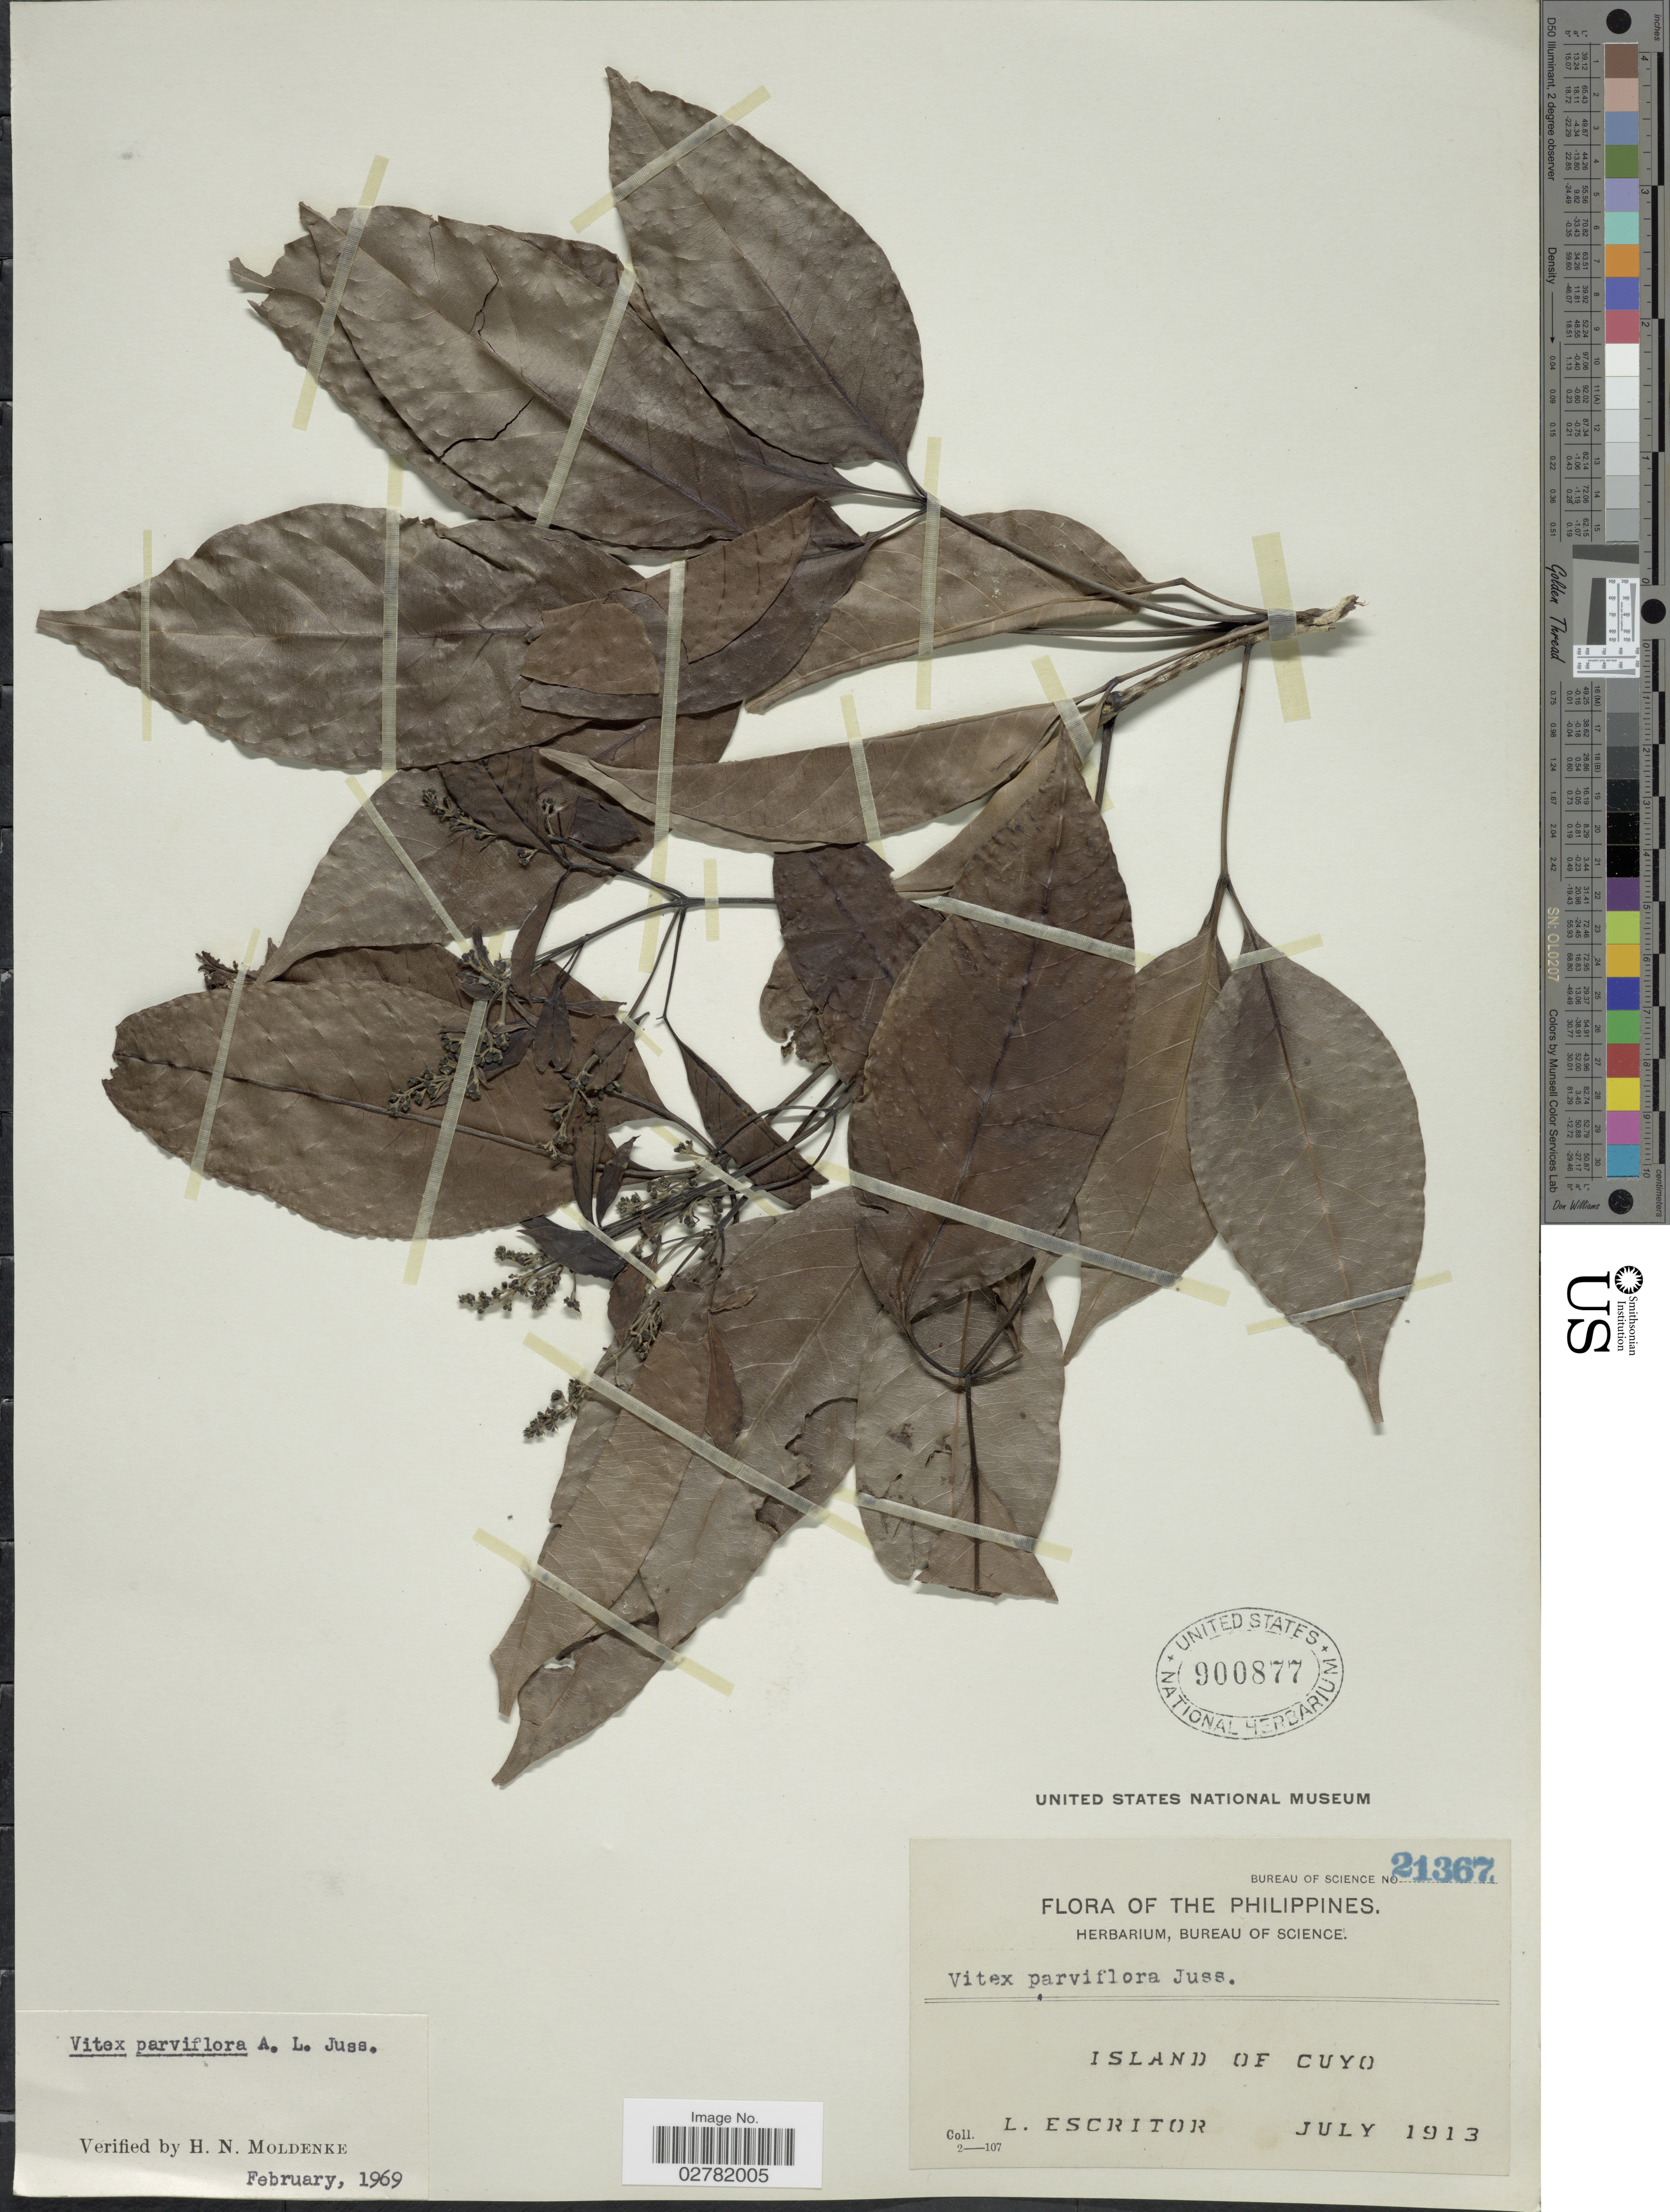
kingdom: Plantae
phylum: Tracheophyta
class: Magnoliopsida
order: Lamiales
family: Lamiaceae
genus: Vitex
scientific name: Vitex parviflora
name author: Juss.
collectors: L. Escritor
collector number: Bureau of Science 21367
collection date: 1913-07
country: Philippines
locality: Island of Cuyo.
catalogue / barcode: US 900877